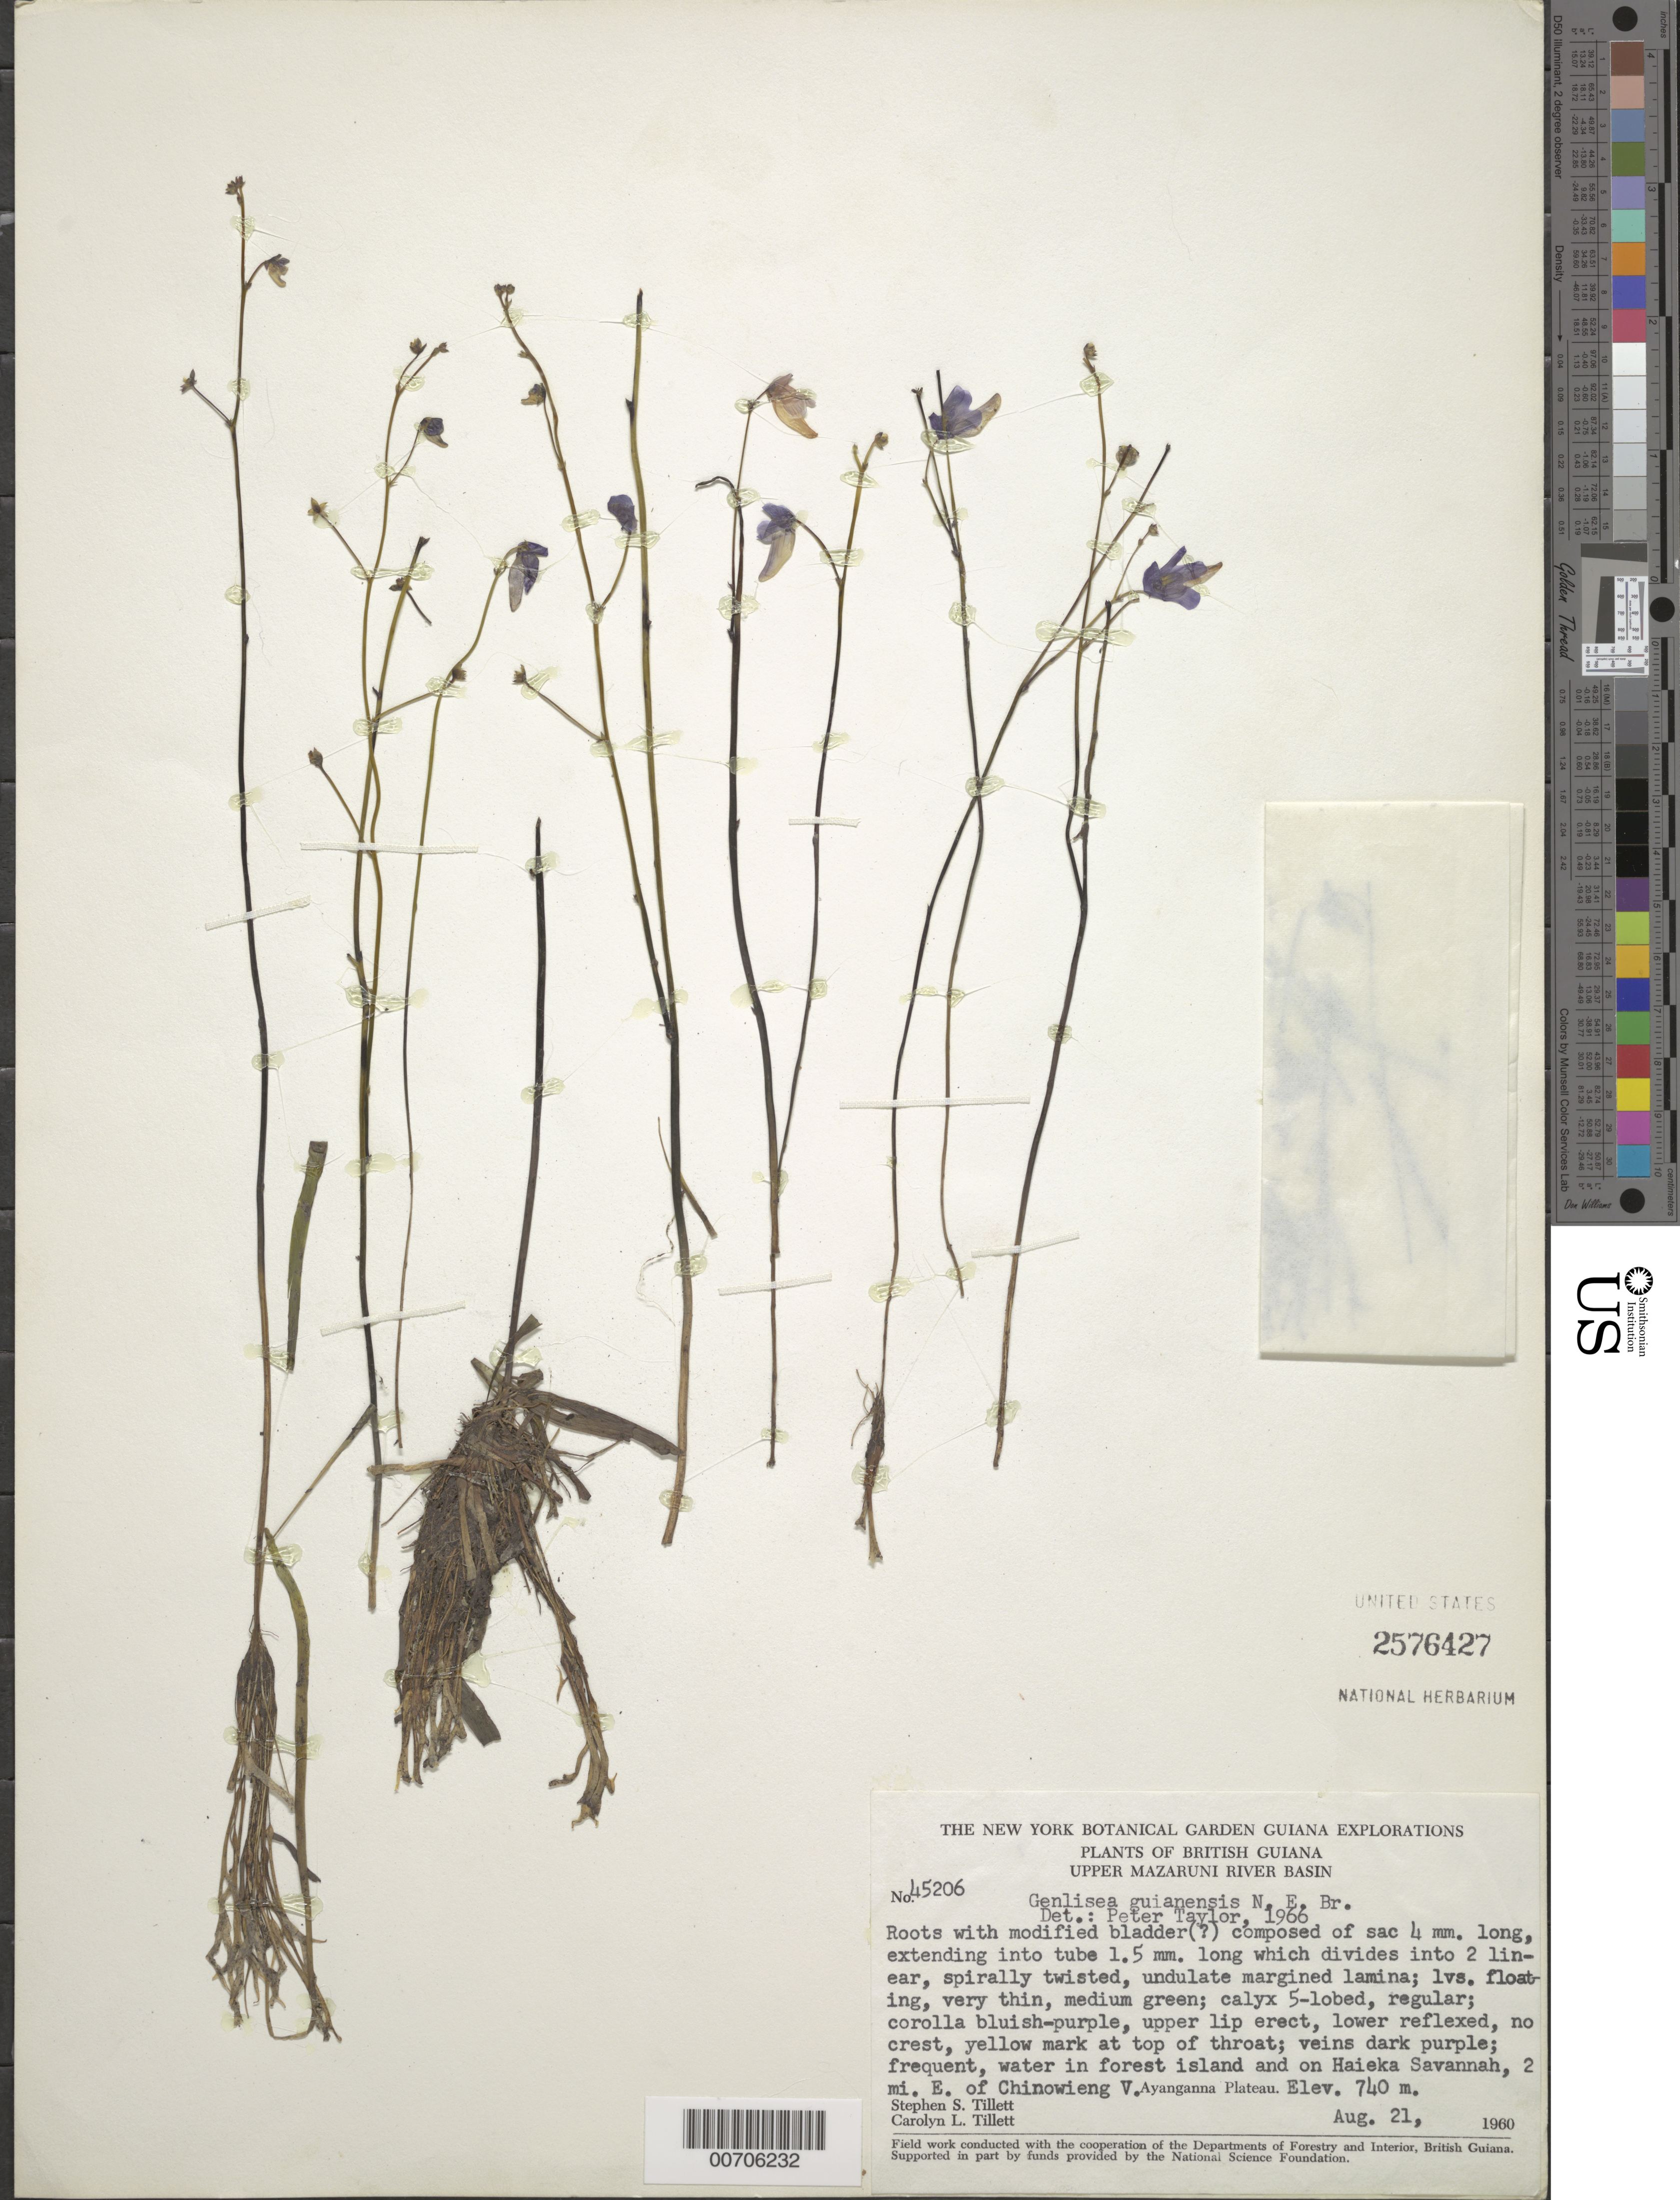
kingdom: Plantae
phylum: Tracheophyta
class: Magnoliopsida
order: Lamiales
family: Lentibulariaceae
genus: Genlisea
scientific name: Genlisea guianensis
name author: N.E. Br.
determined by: Taylor, P.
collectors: S. S. Tillett, C. L. Tillett & R. Boyan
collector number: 45206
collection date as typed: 21-Aug-60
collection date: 1960-08-21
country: Guyana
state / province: Cuyuni-Mazaruni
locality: Ayanganna Plateau, Chinowieng V., in forest island on Haieka Savanna, 2 mi E of Chinowieng Village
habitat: Savanna and forest island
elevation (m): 740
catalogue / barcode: US 2576427